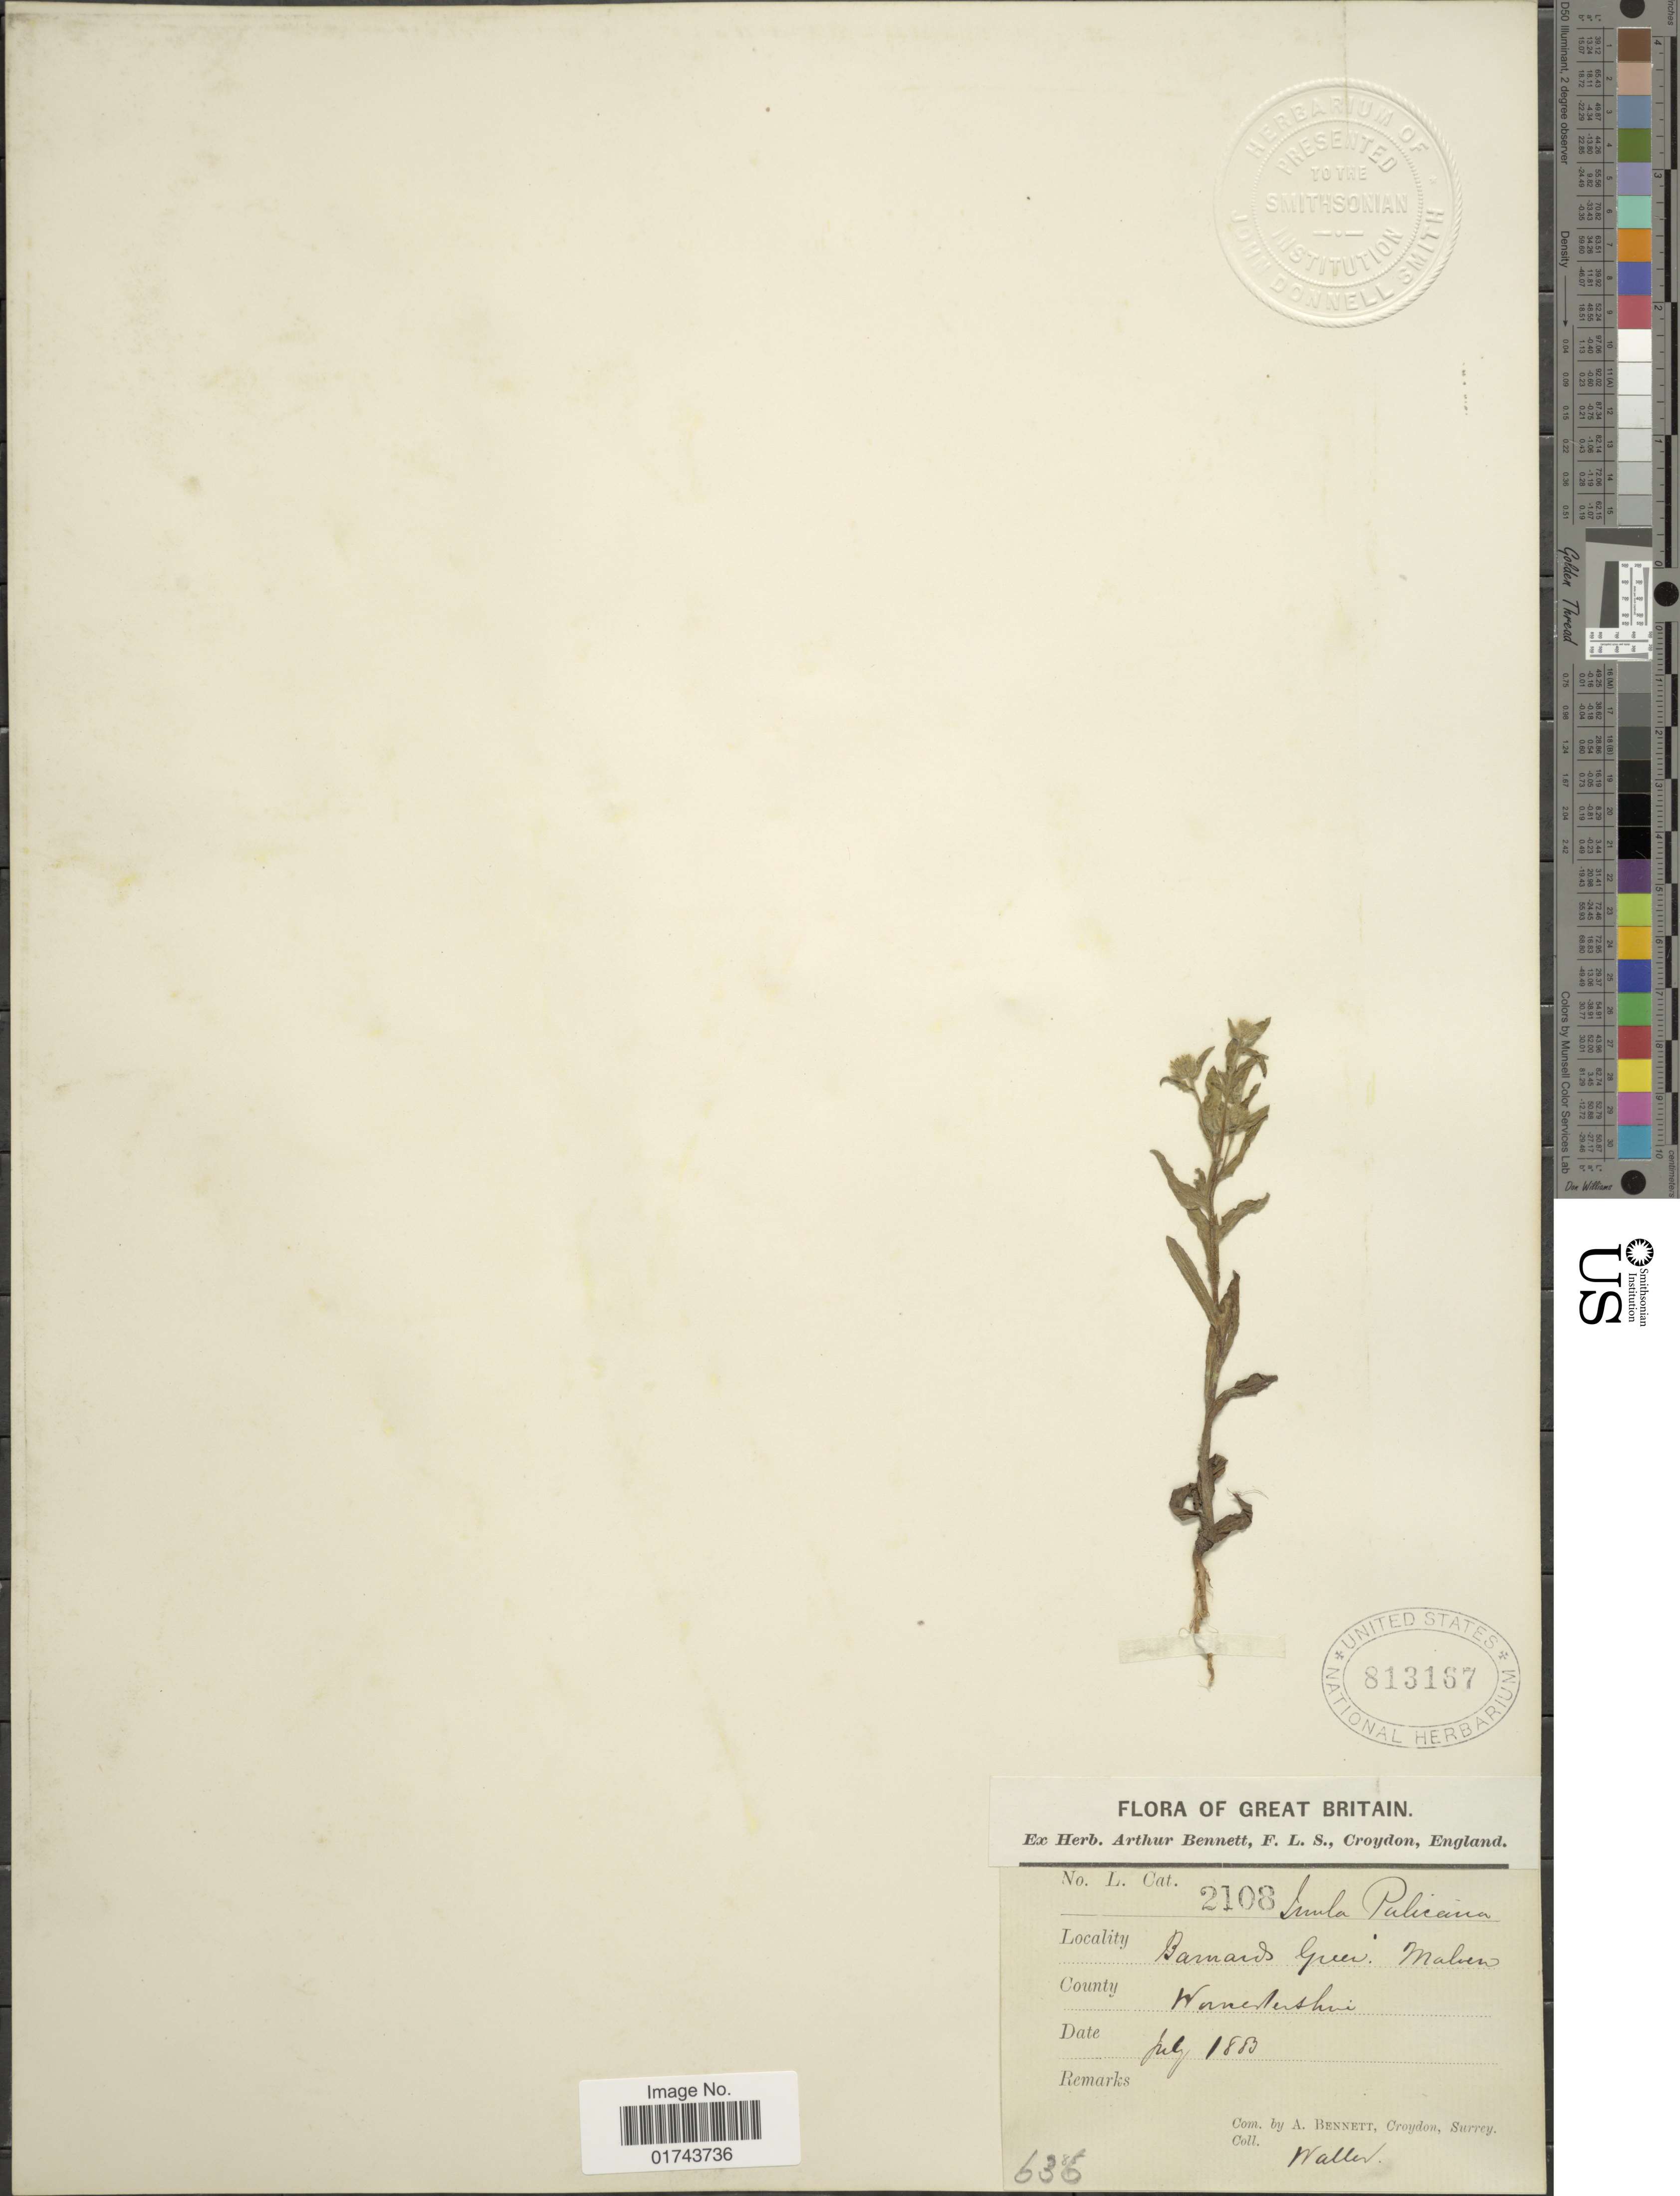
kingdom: Plantae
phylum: Tracheophyta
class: Magnoliopsida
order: Asterales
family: Asteraceae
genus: Inula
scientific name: Inula pulicaria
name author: L.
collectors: -. Waller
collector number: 2108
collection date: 1883-07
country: United Kingdom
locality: Great Britain, Barnards Grees Malven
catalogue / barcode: US 813167